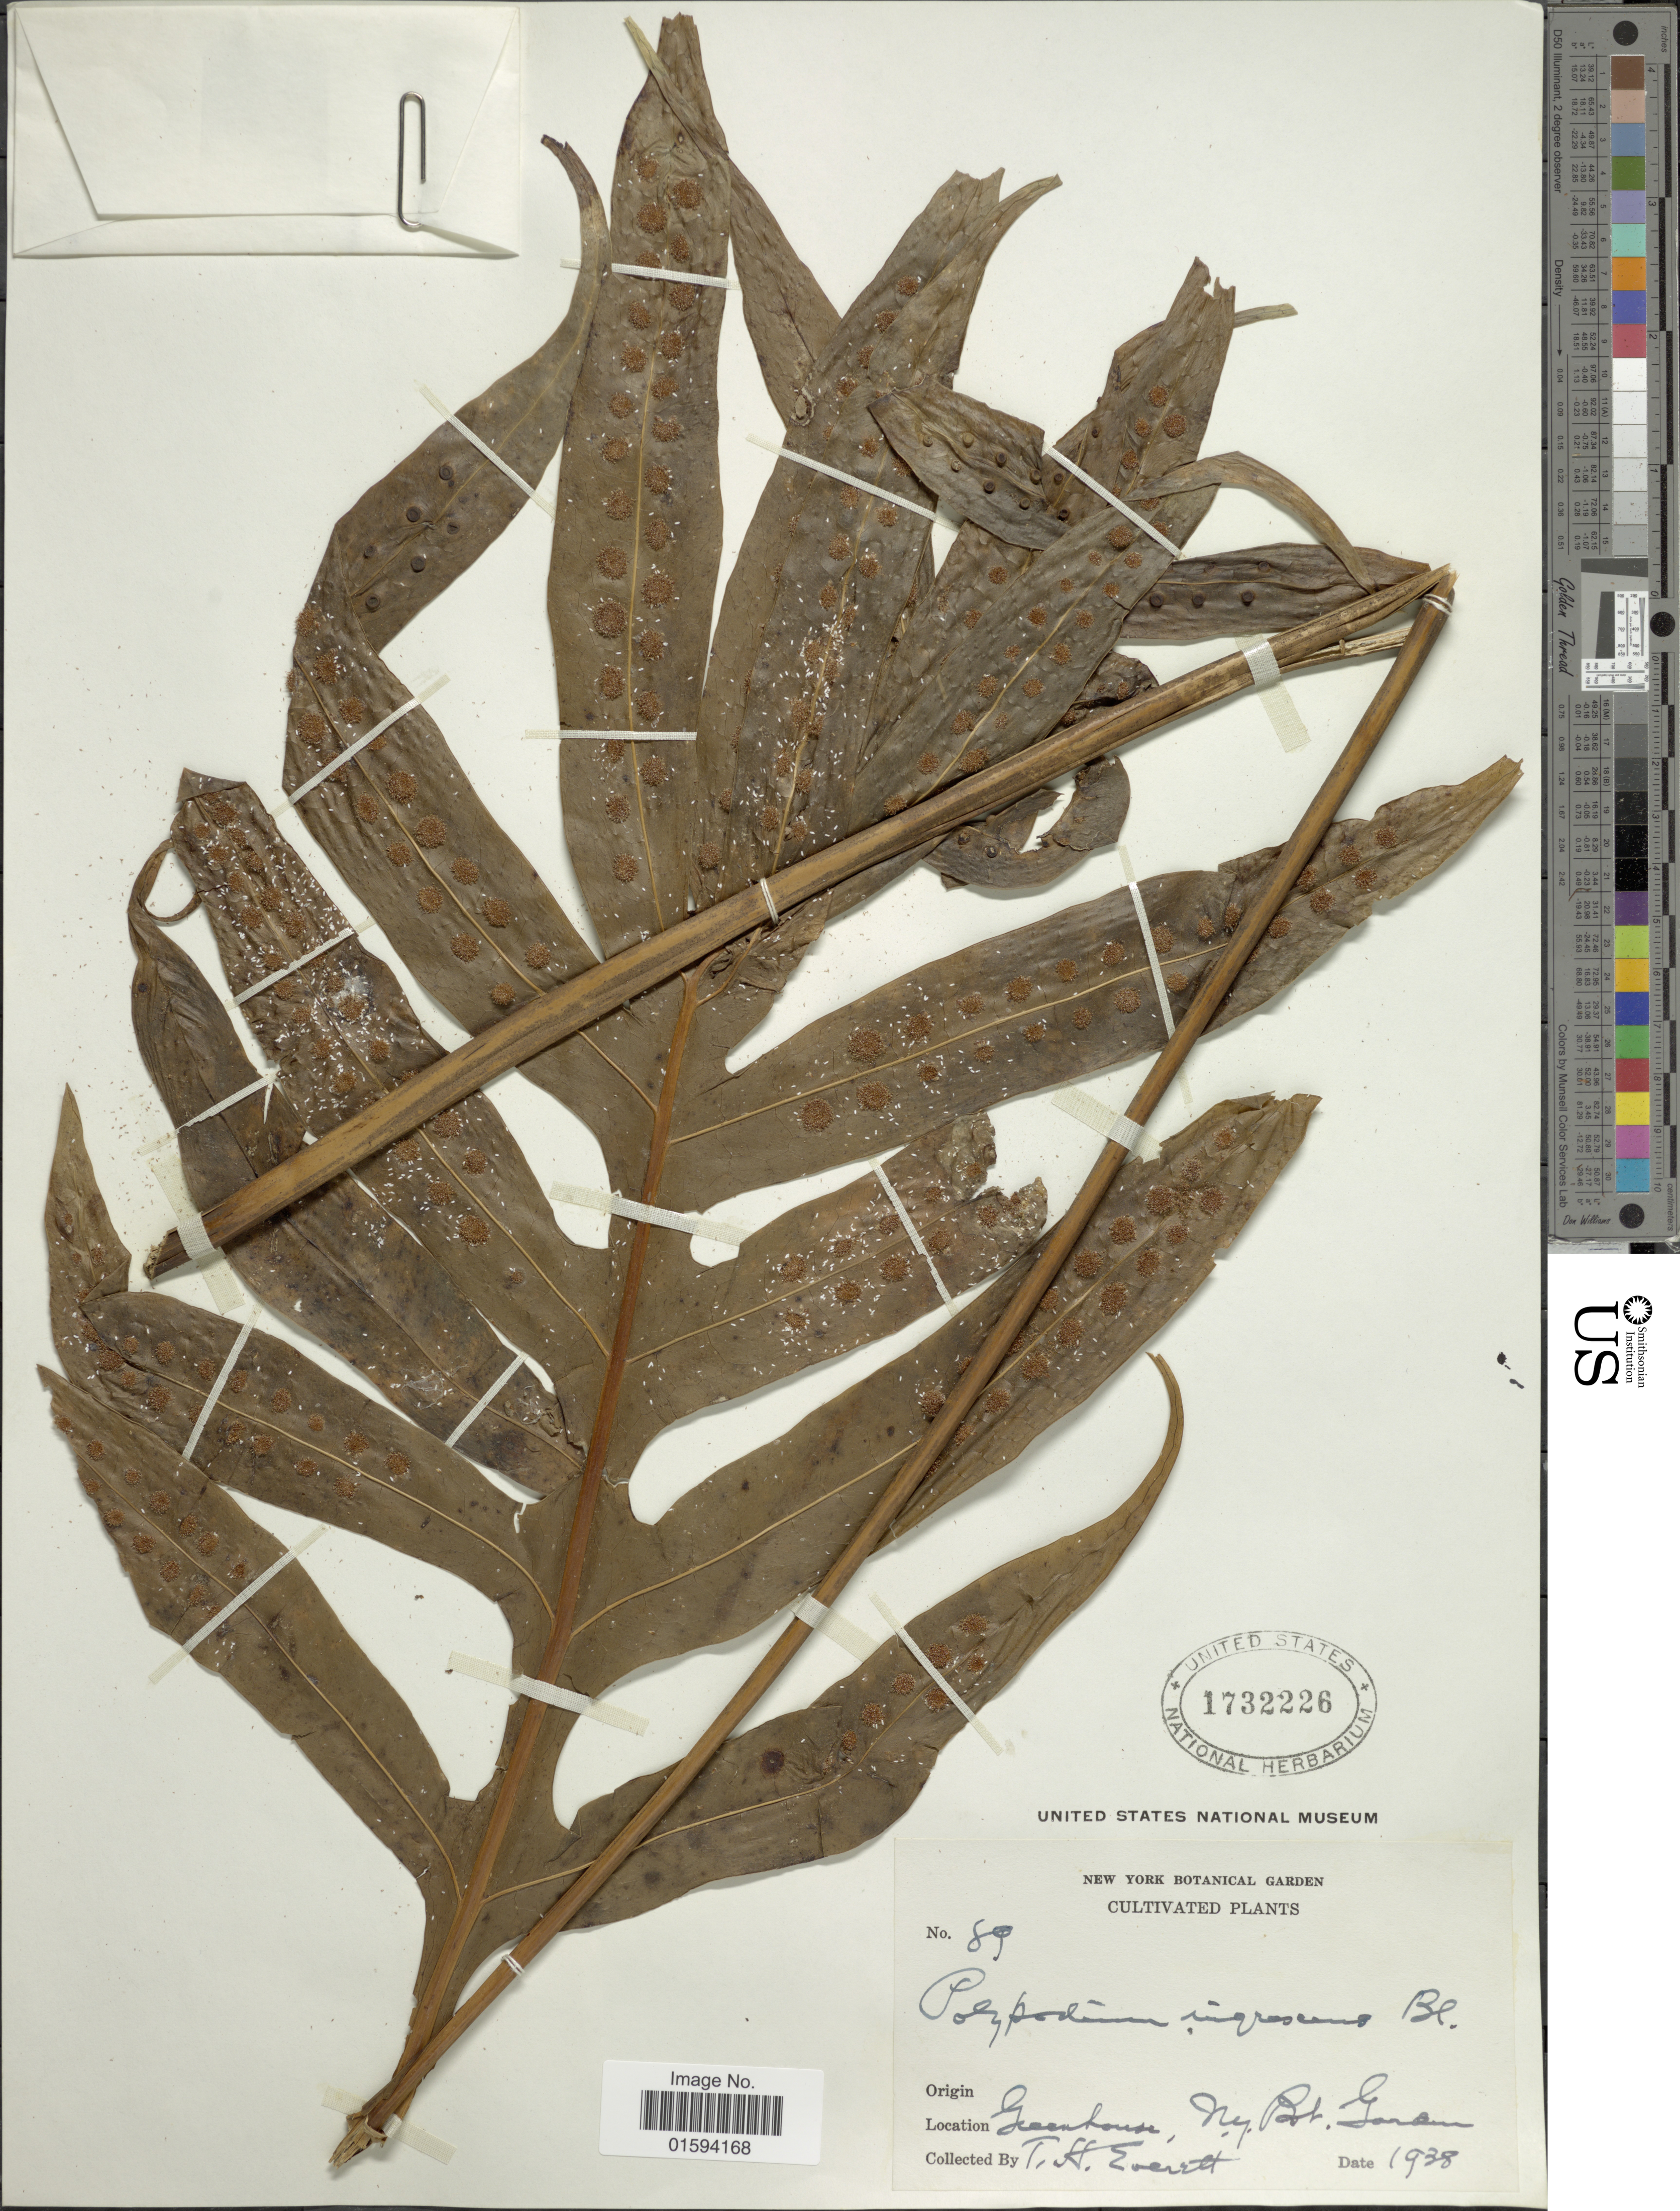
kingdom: Plantae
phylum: Tracheophyta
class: Polypodiopsida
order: Polypodiales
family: Polypodiaceae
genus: Polypodium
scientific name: Polypodium nigrescens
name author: Blume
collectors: T. Everett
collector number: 89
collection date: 1938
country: United States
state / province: New York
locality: New York Botanical Garden, Greenhouse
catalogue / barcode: US 1732226